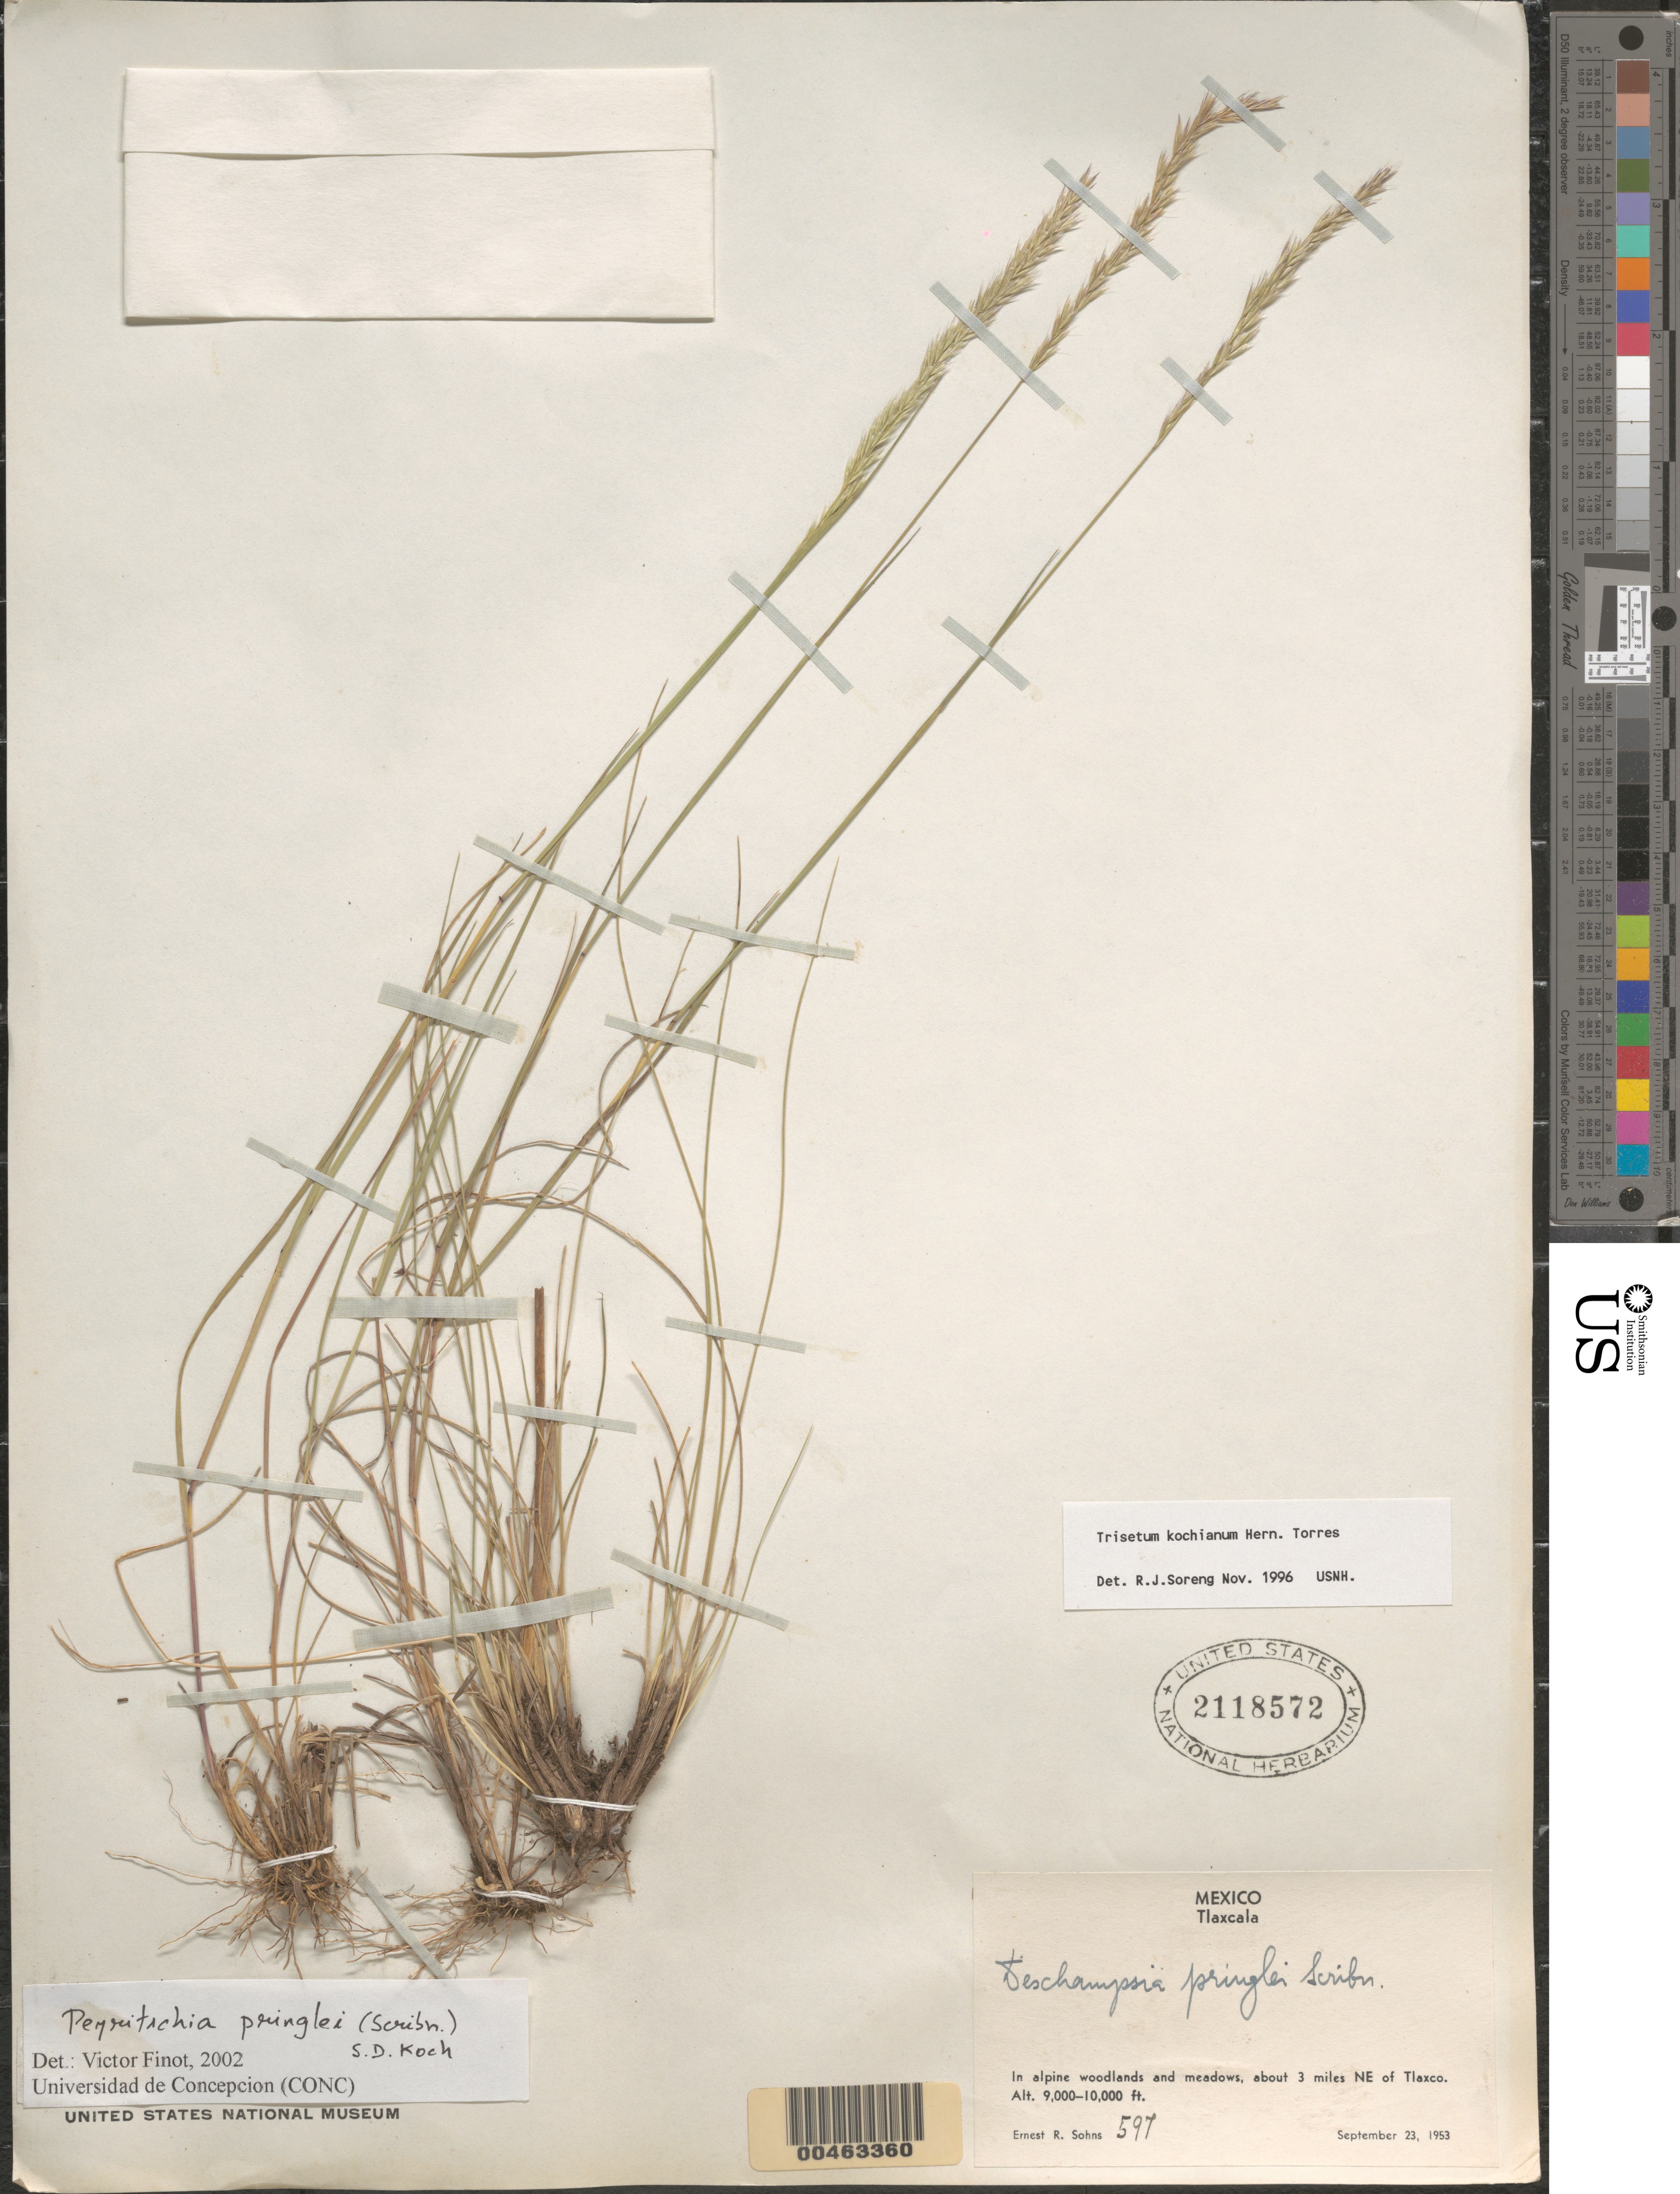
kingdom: Plantae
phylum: Tracheophyta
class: Liliopsida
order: Poales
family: Poaceae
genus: Trisetum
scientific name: Trisetum pringlei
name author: (Scribn.) Hitchc.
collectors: E. R. Sohns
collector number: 597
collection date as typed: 23 Sep 1953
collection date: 1953-09-23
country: Mexico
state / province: Tlaxcala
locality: About 3 mi NE of Tlaxco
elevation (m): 2743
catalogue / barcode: US 2118572